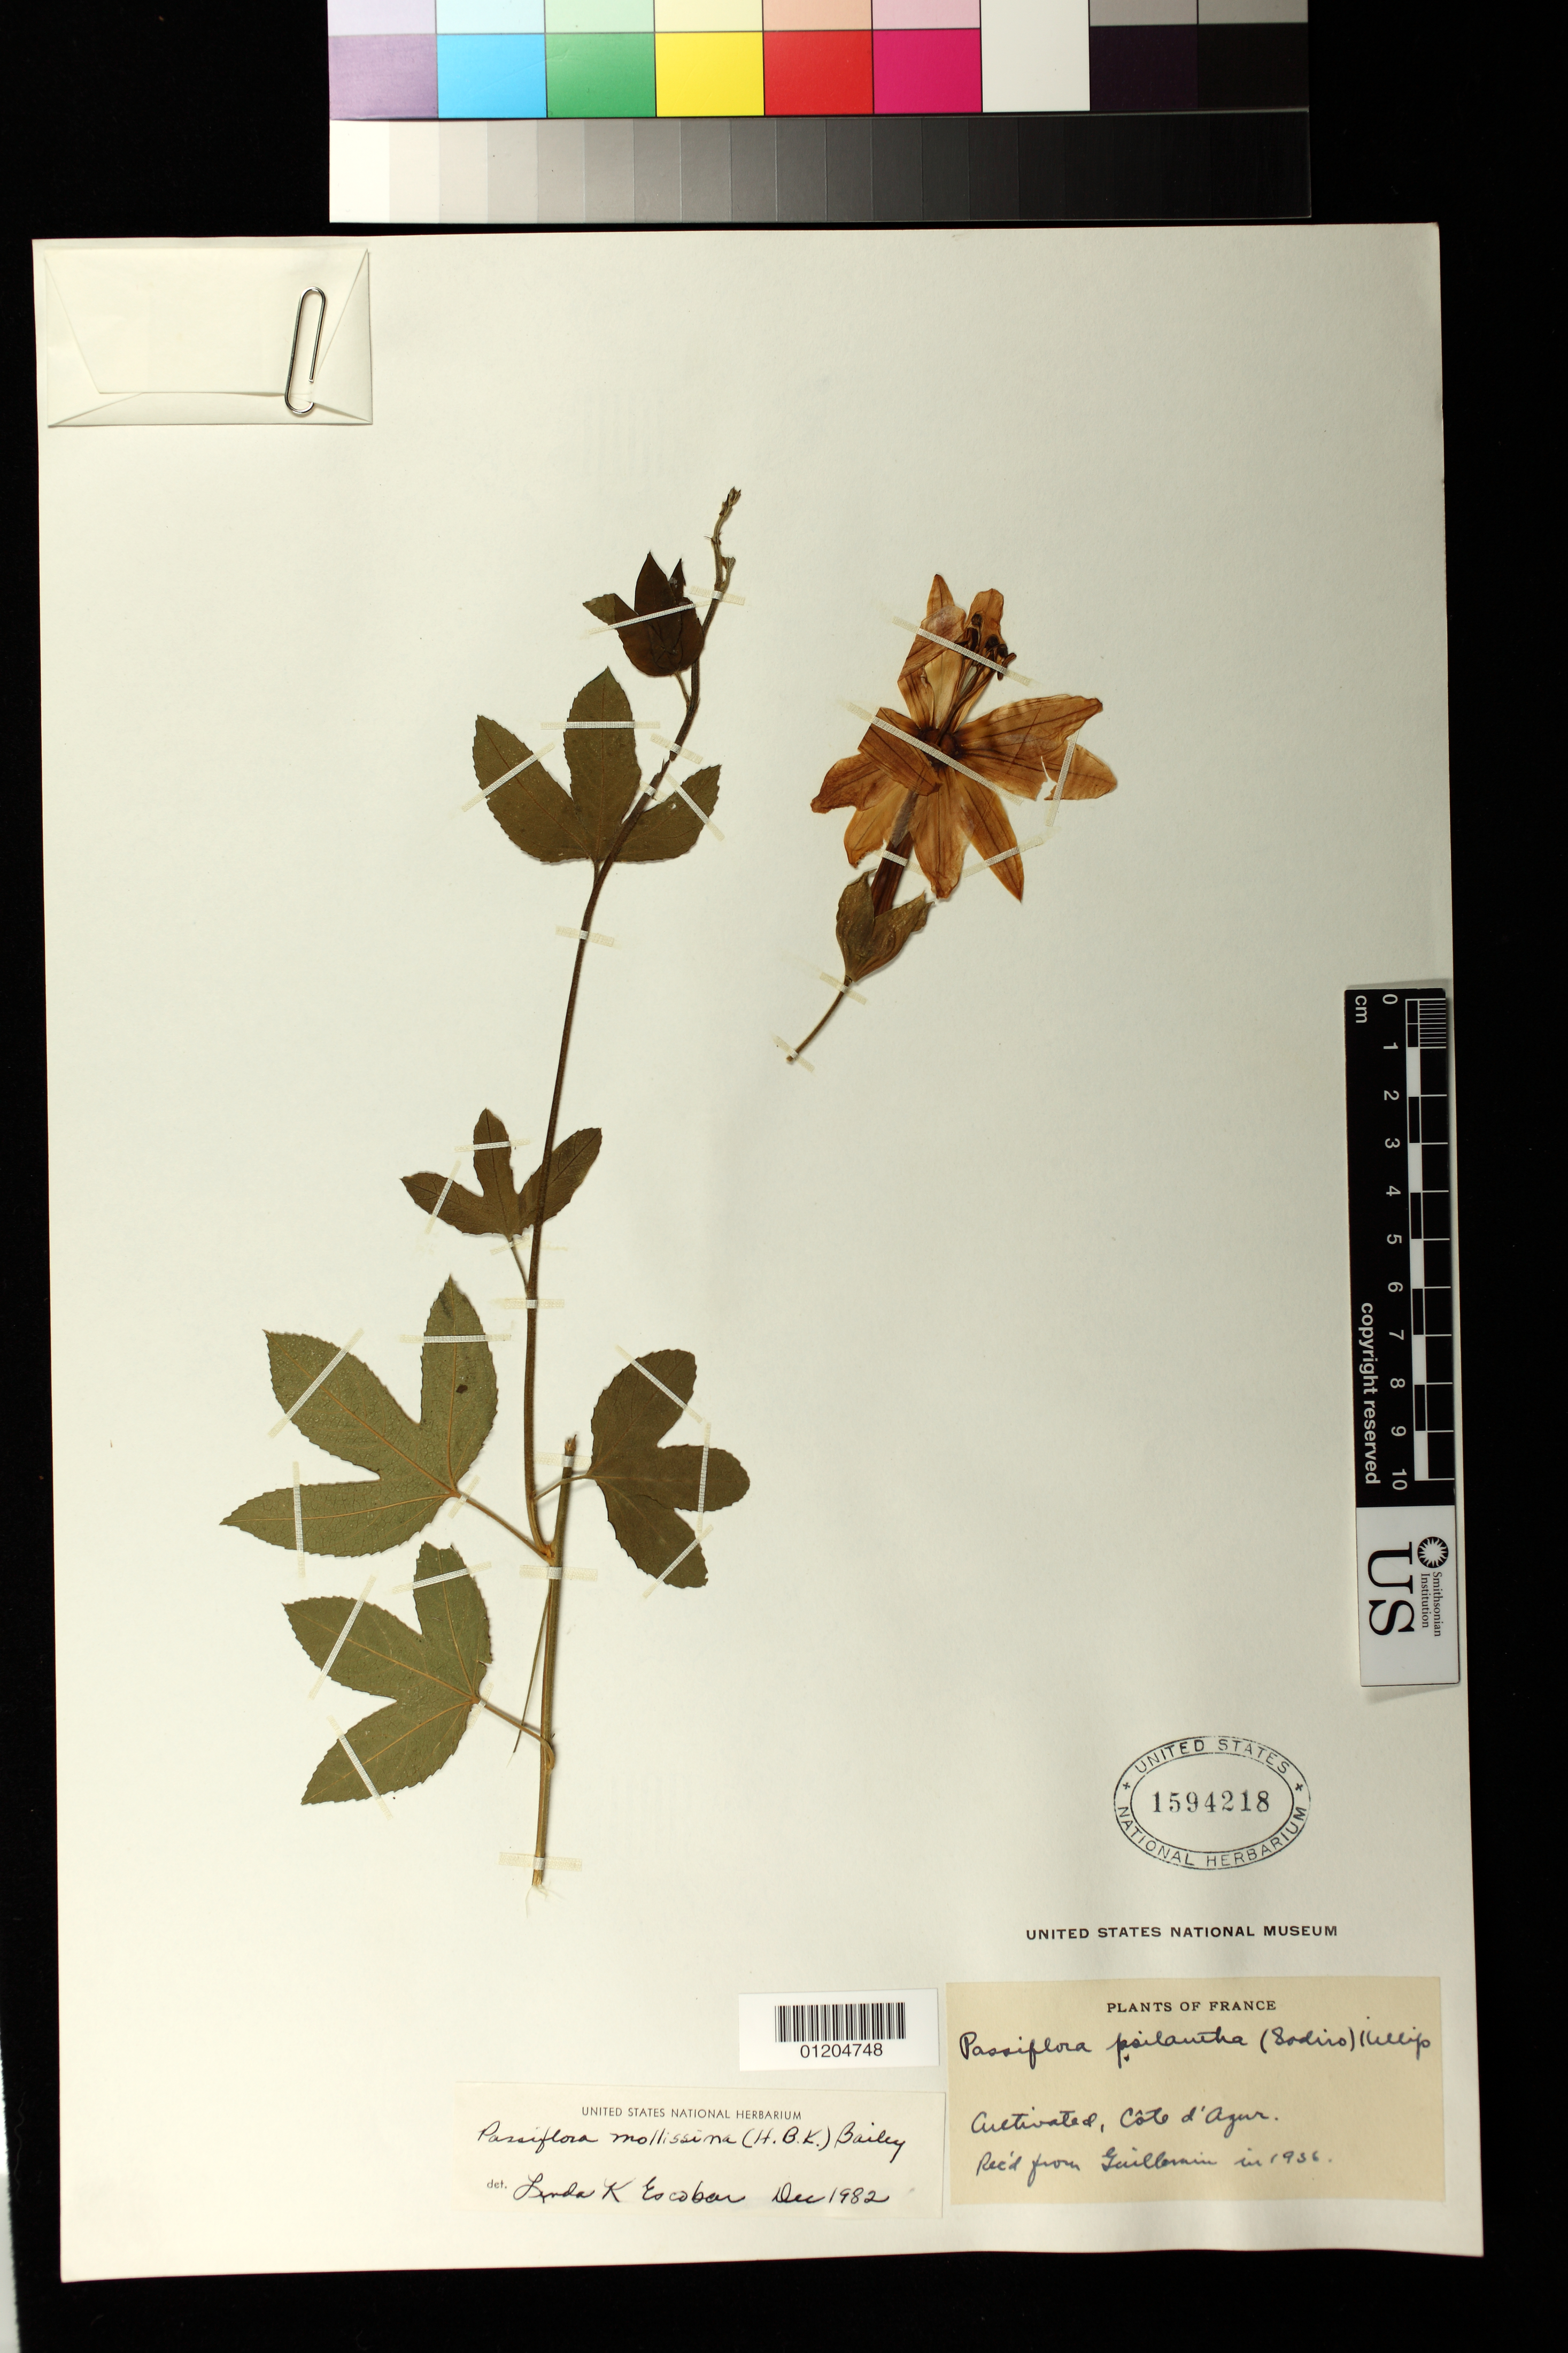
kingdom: Plantae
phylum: Tracheophyta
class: Magnoliopsida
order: Malpighiales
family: Passifloraceae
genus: Passiflora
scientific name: Passiflora mollissima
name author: (Kunth) L.H. Bailey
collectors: Guillermin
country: France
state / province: Provence-Alpes-Côte d'Azur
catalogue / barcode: US 1594218